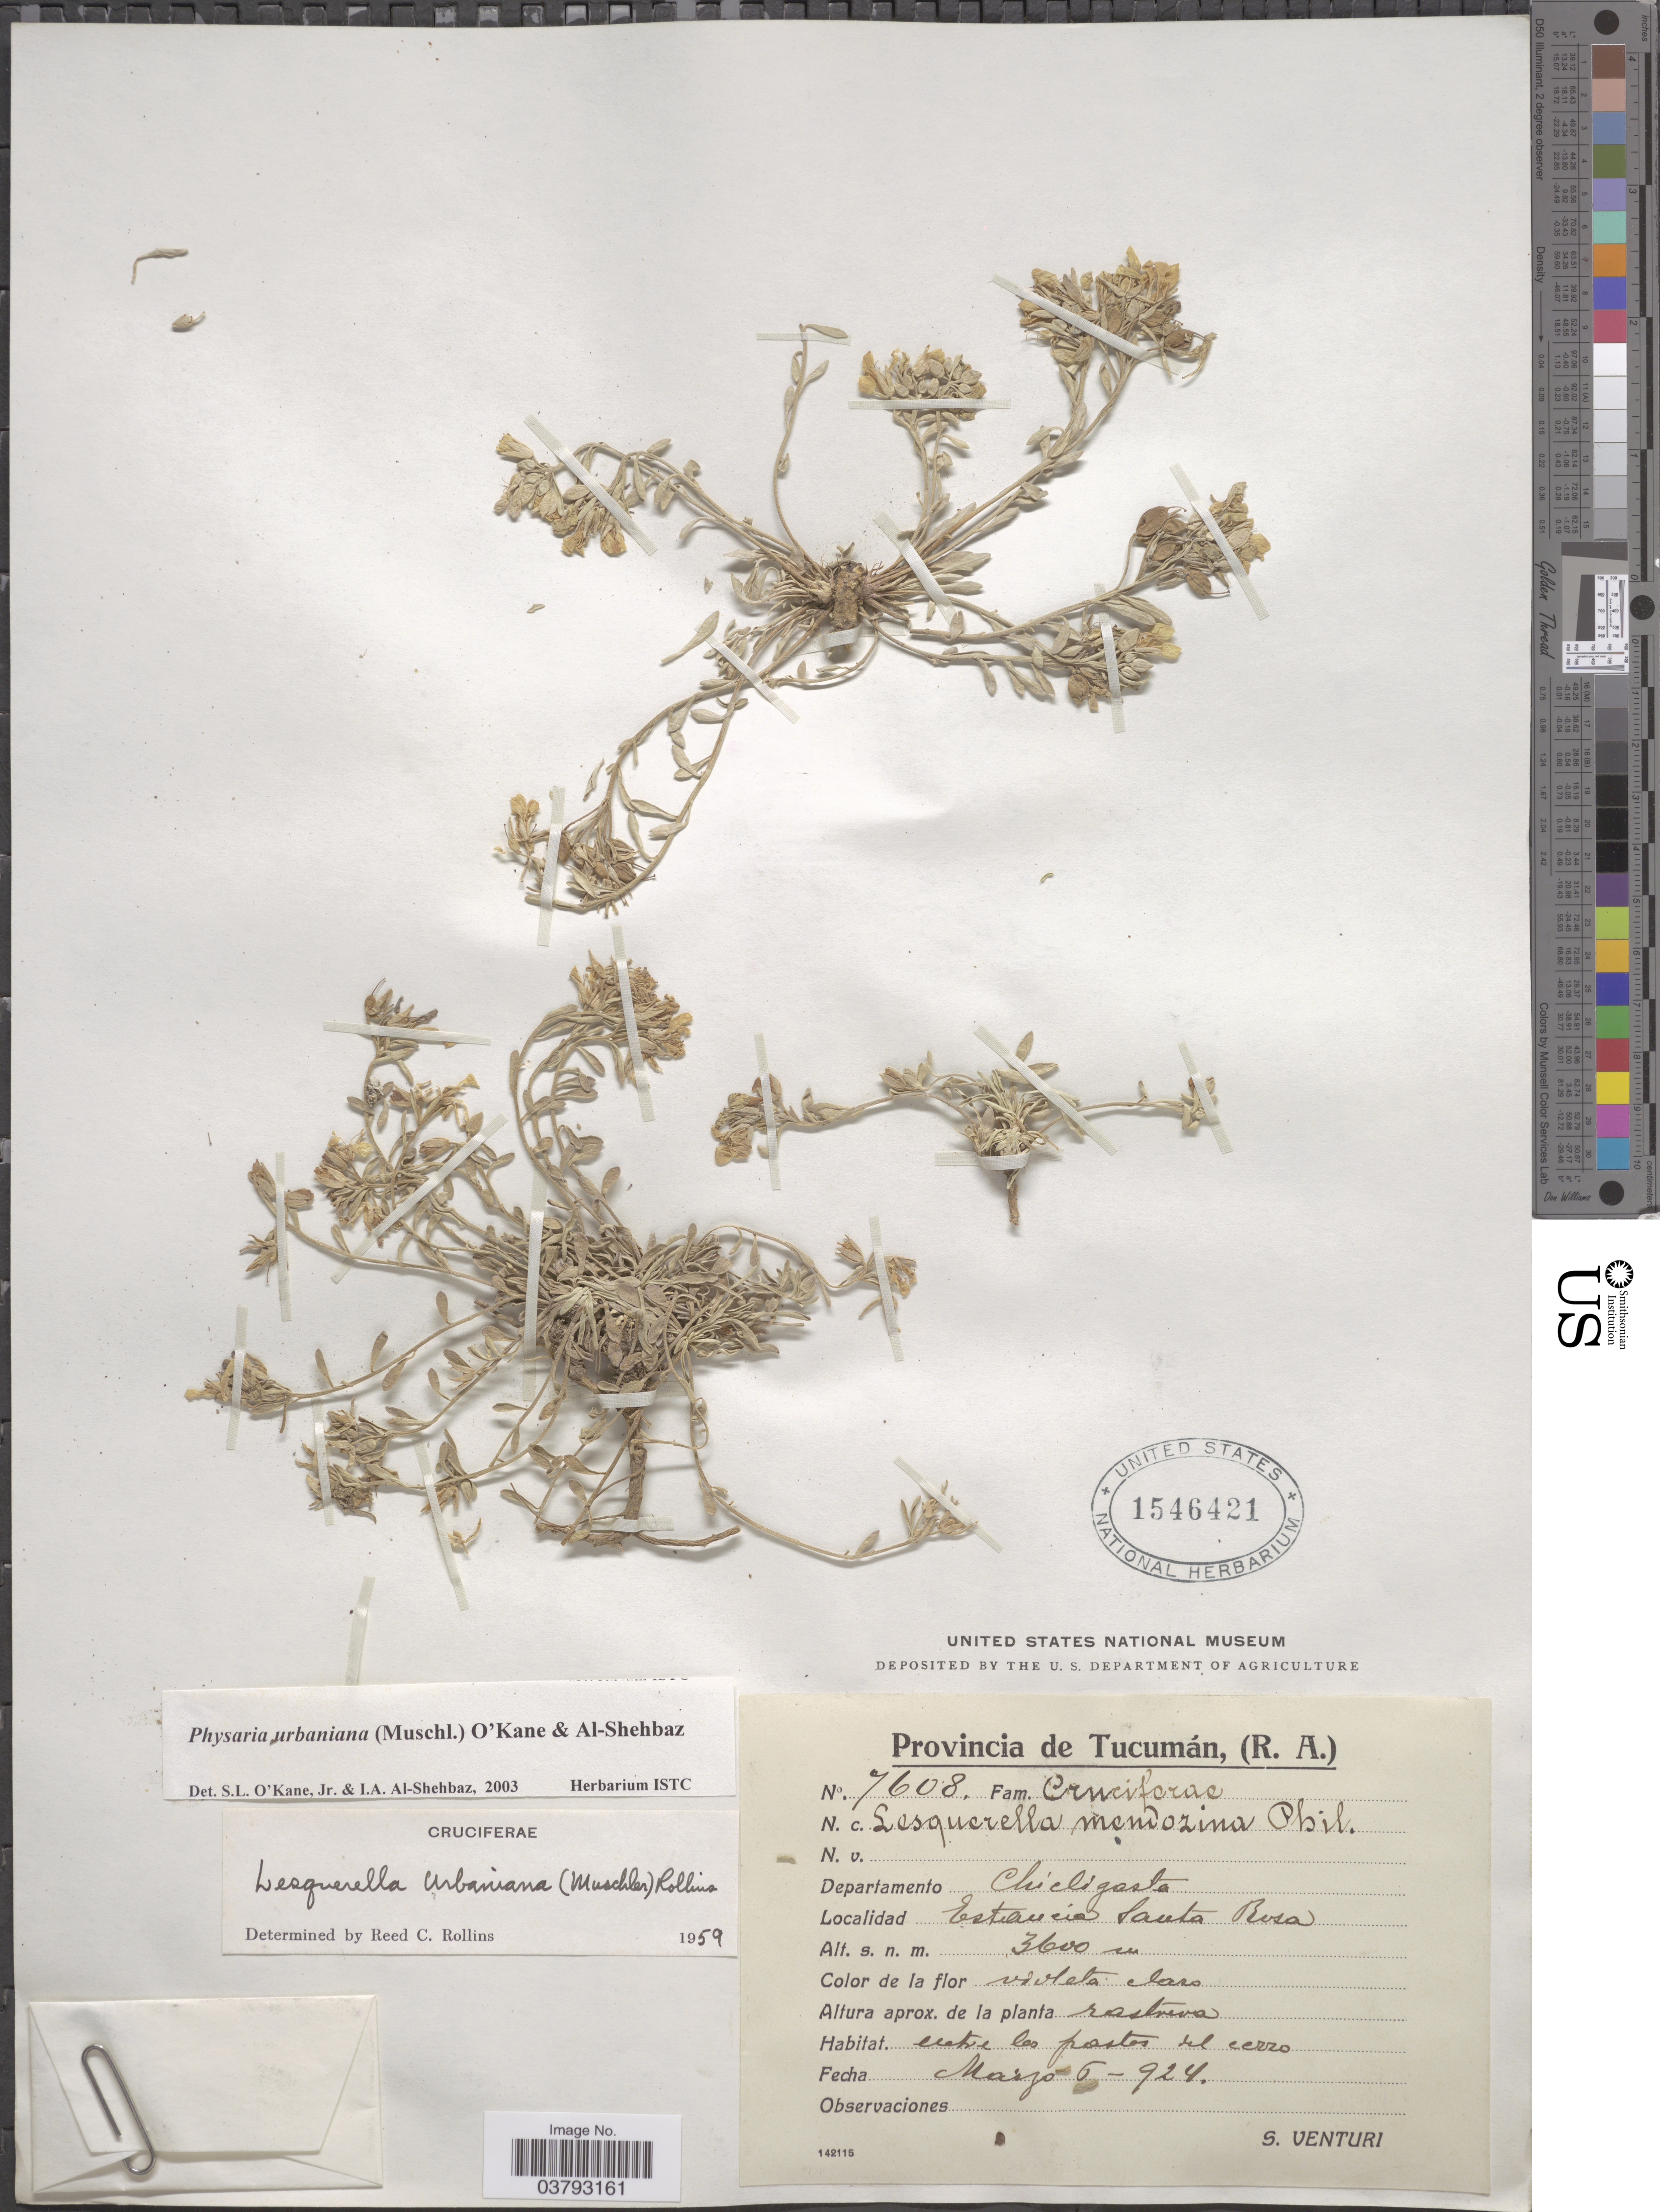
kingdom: Plantae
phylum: Tracheophyta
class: Magnoliopsida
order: Brassicales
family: Brassicaceae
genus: Physaria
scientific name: Physaria urbaniana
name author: (Muschl.) O'Kane & Al-Shehbaz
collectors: S. Venturi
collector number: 7608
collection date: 1924-03-06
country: Argentina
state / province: Tucuman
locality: Departamento Chicligasta. Estancia Santa Rosa.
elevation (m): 3600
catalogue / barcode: US 1546421